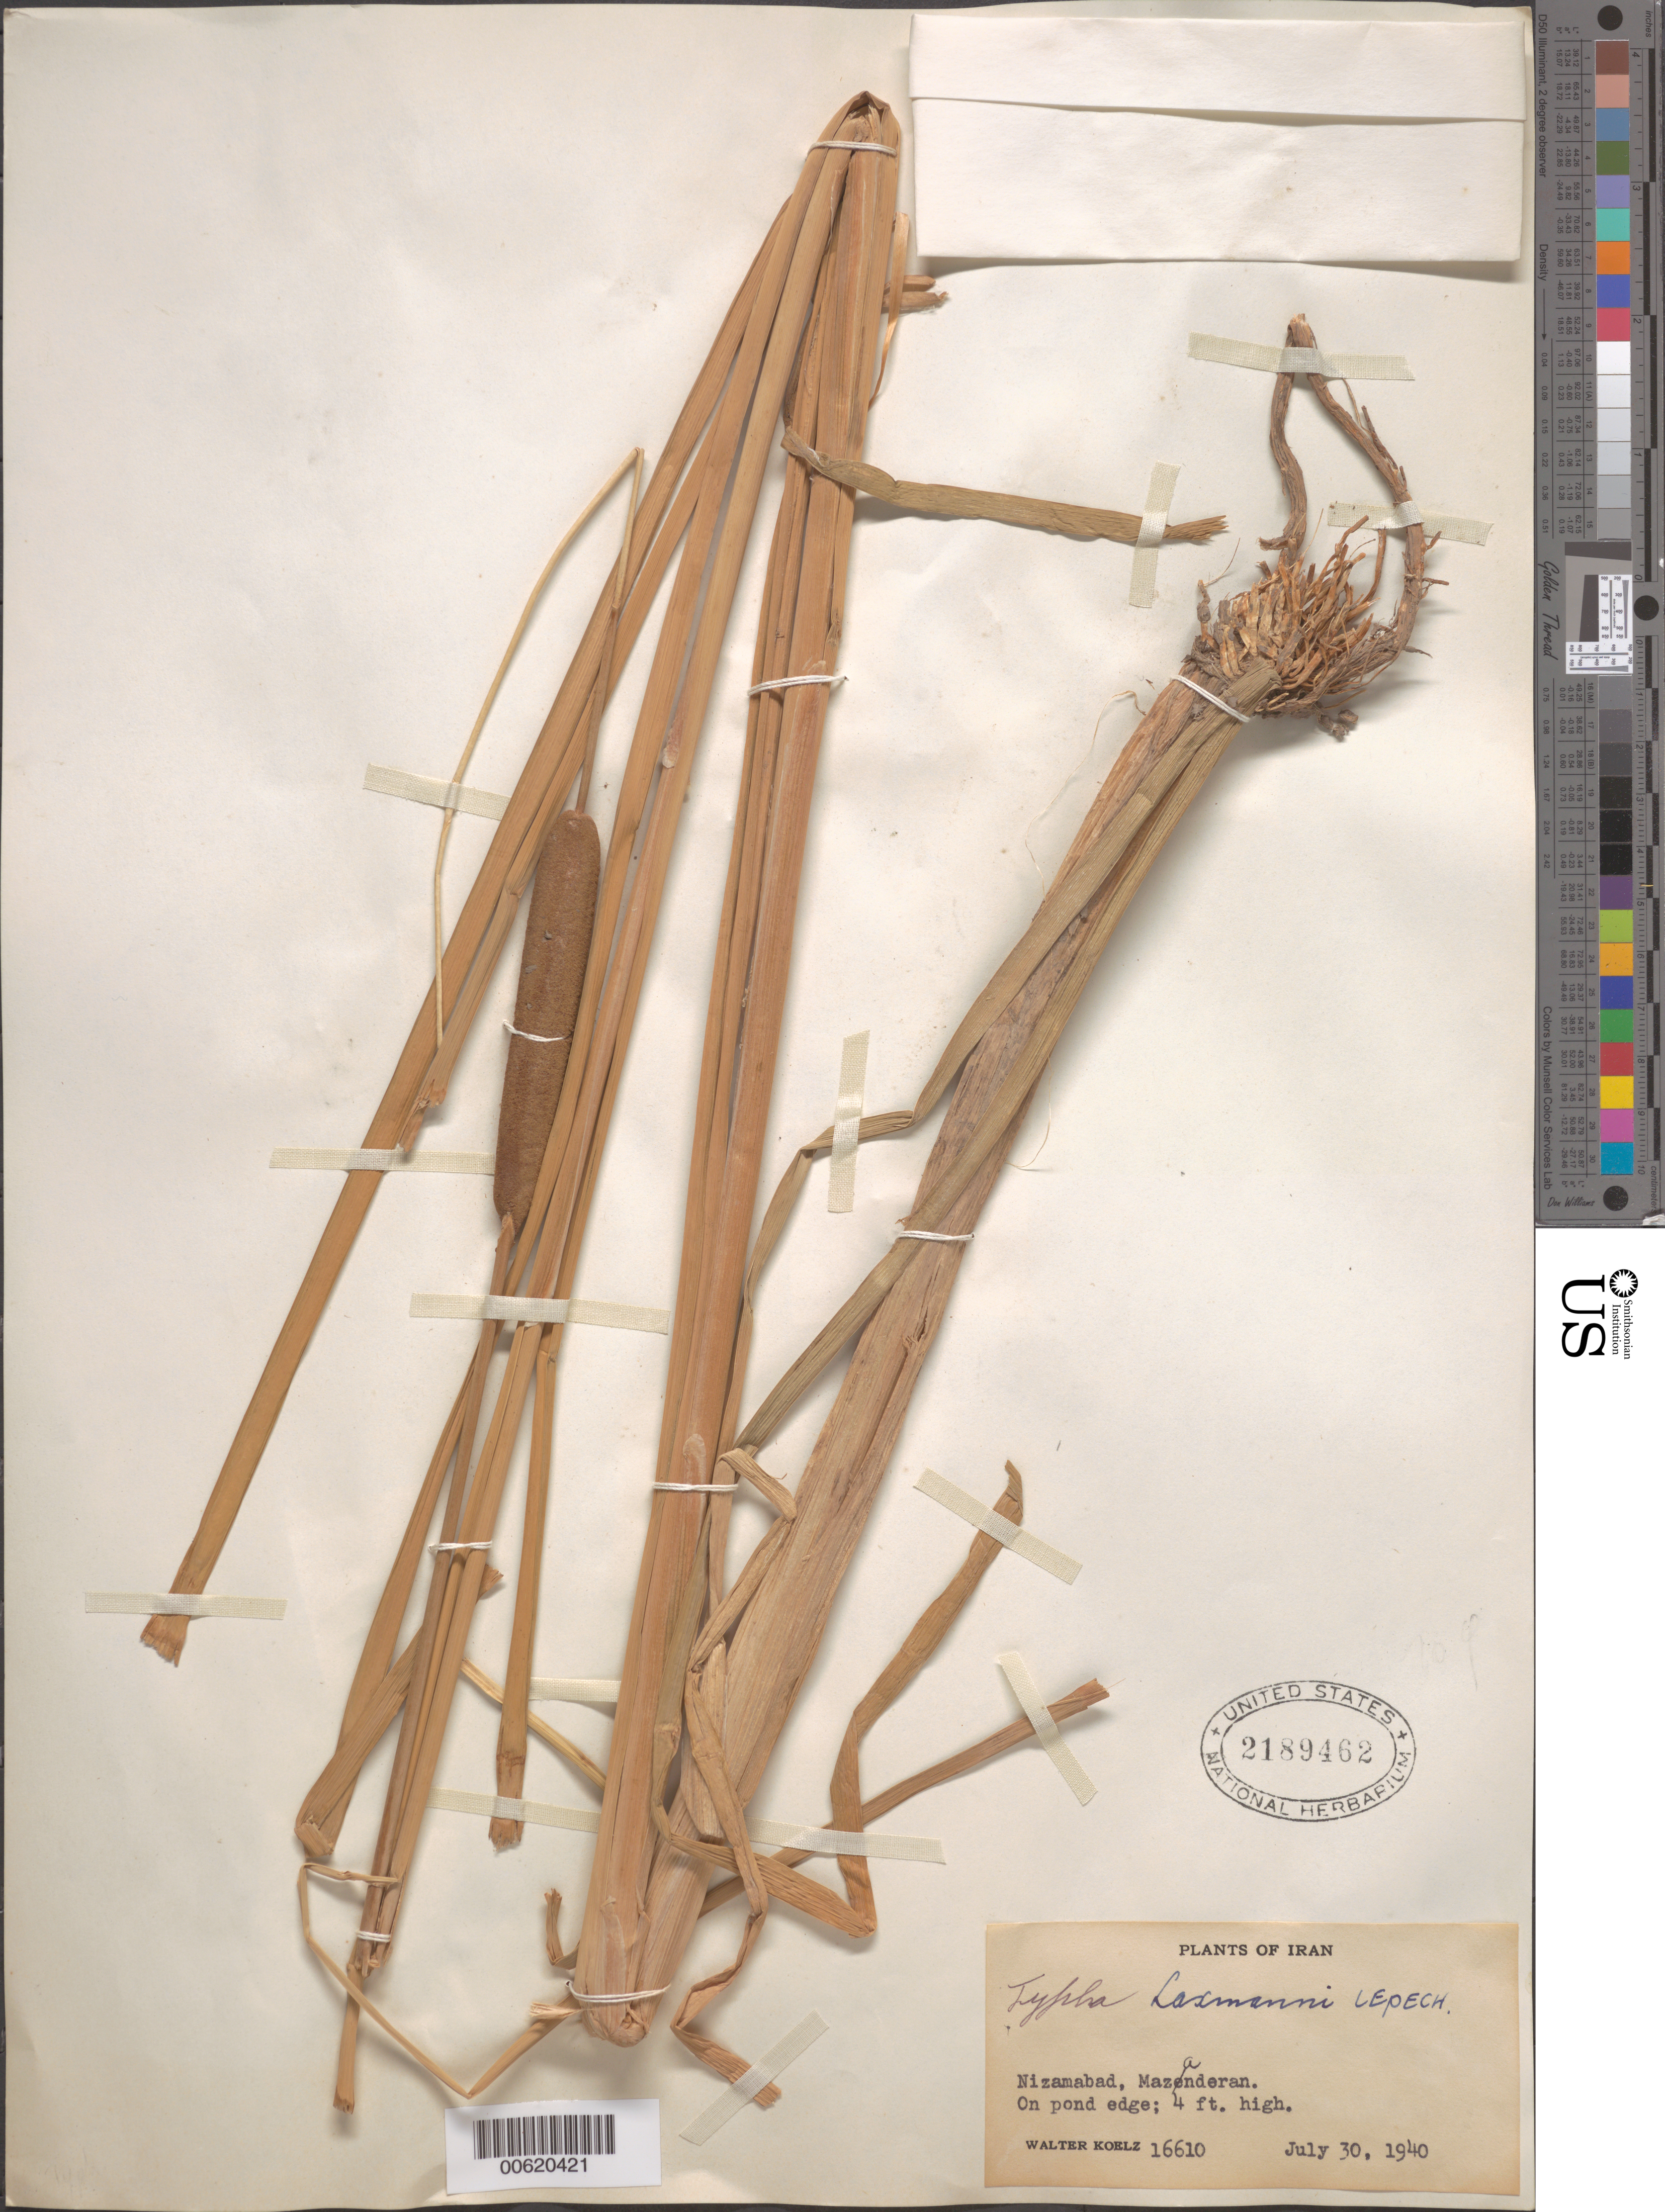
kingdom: Plantae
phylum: Tracheophyta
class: Liliopsida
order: Poales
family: Typhaceae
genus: Typha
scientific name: Typha laxmannii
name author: Lepech.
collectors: W. N. Koelz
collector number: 16610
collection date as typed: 30 Jul 1940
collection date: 1940-07-30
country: Iran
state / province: Mazandaran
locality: Nizamabad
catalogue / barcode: US 2189462